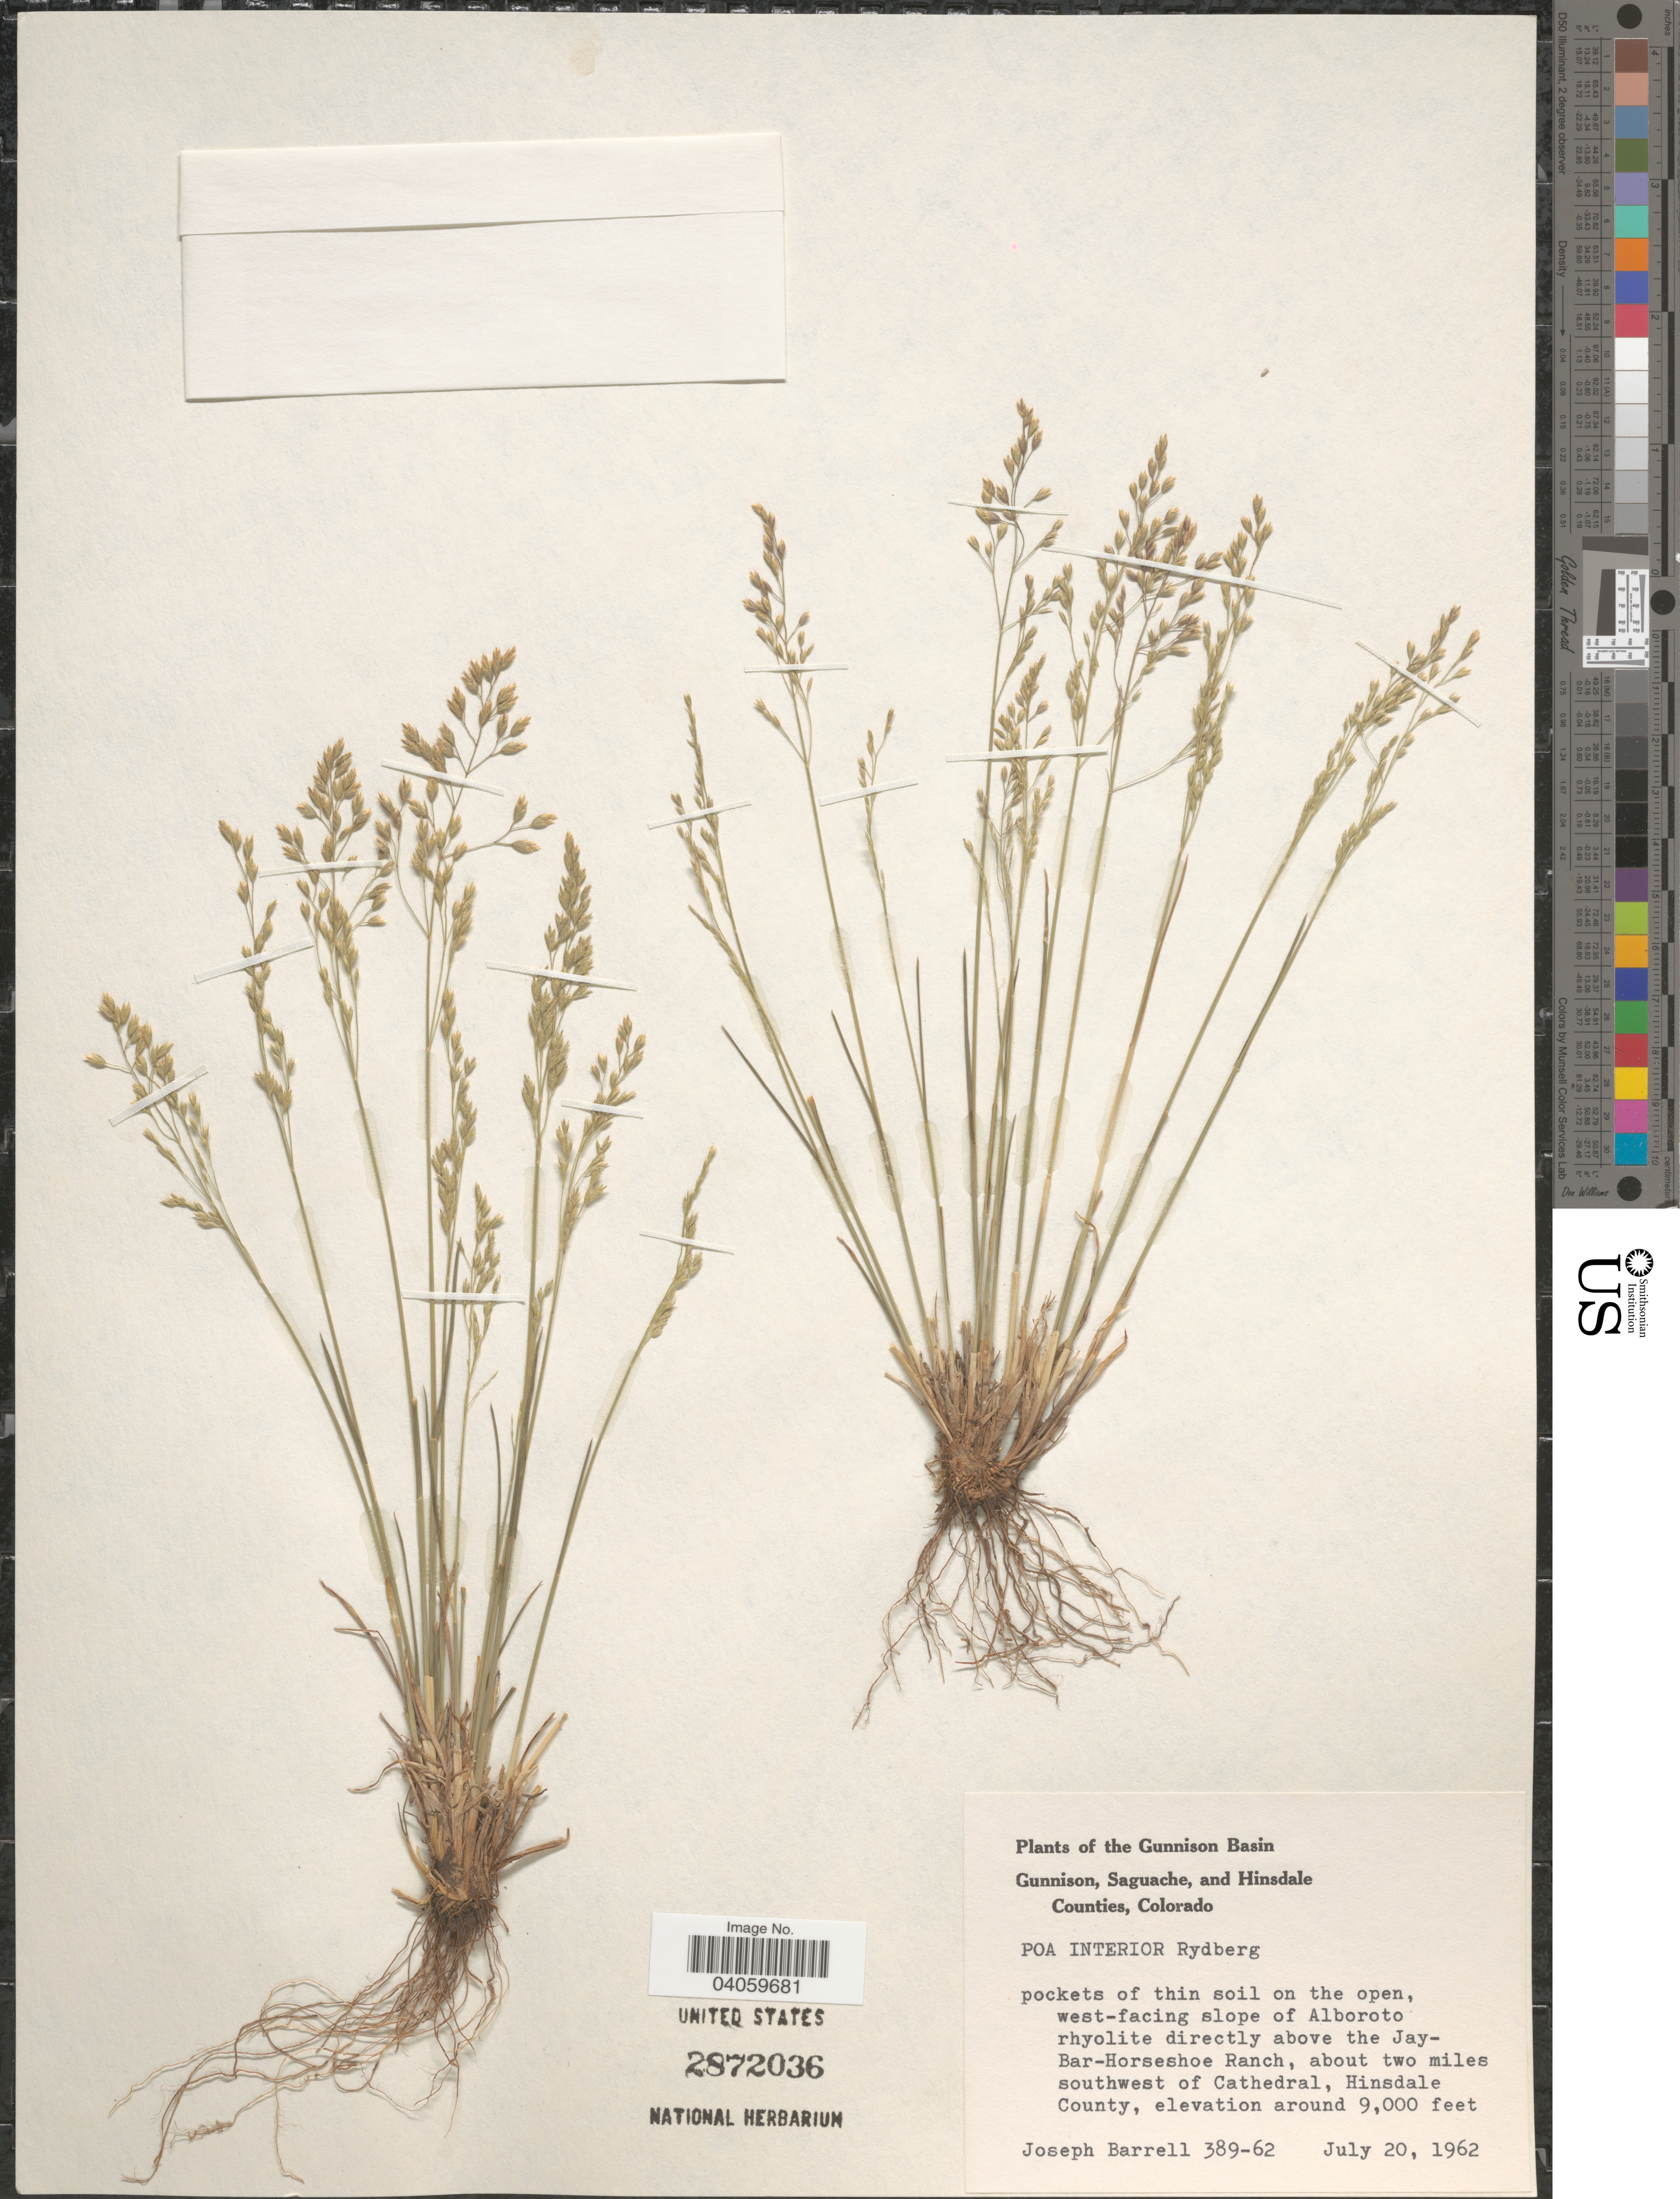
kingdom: Plantae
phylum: Tracheophyta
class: Liliopsida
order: Poales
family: Poaceae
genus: Poa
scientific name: Poa interior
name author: Rydb.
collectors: J. Barrell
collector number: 389-62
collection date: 1962-07-20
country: United States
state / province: Colorado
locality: Gunnison Basin. Pockets of thin soil on the open, west-facing slope of Alboroto rhyolite directly above the Jay-Bar-Horseshoe Ranch, about two miles southwest of Cathedral, Hinsdale County.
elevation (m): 2743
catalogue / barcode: US 2872036